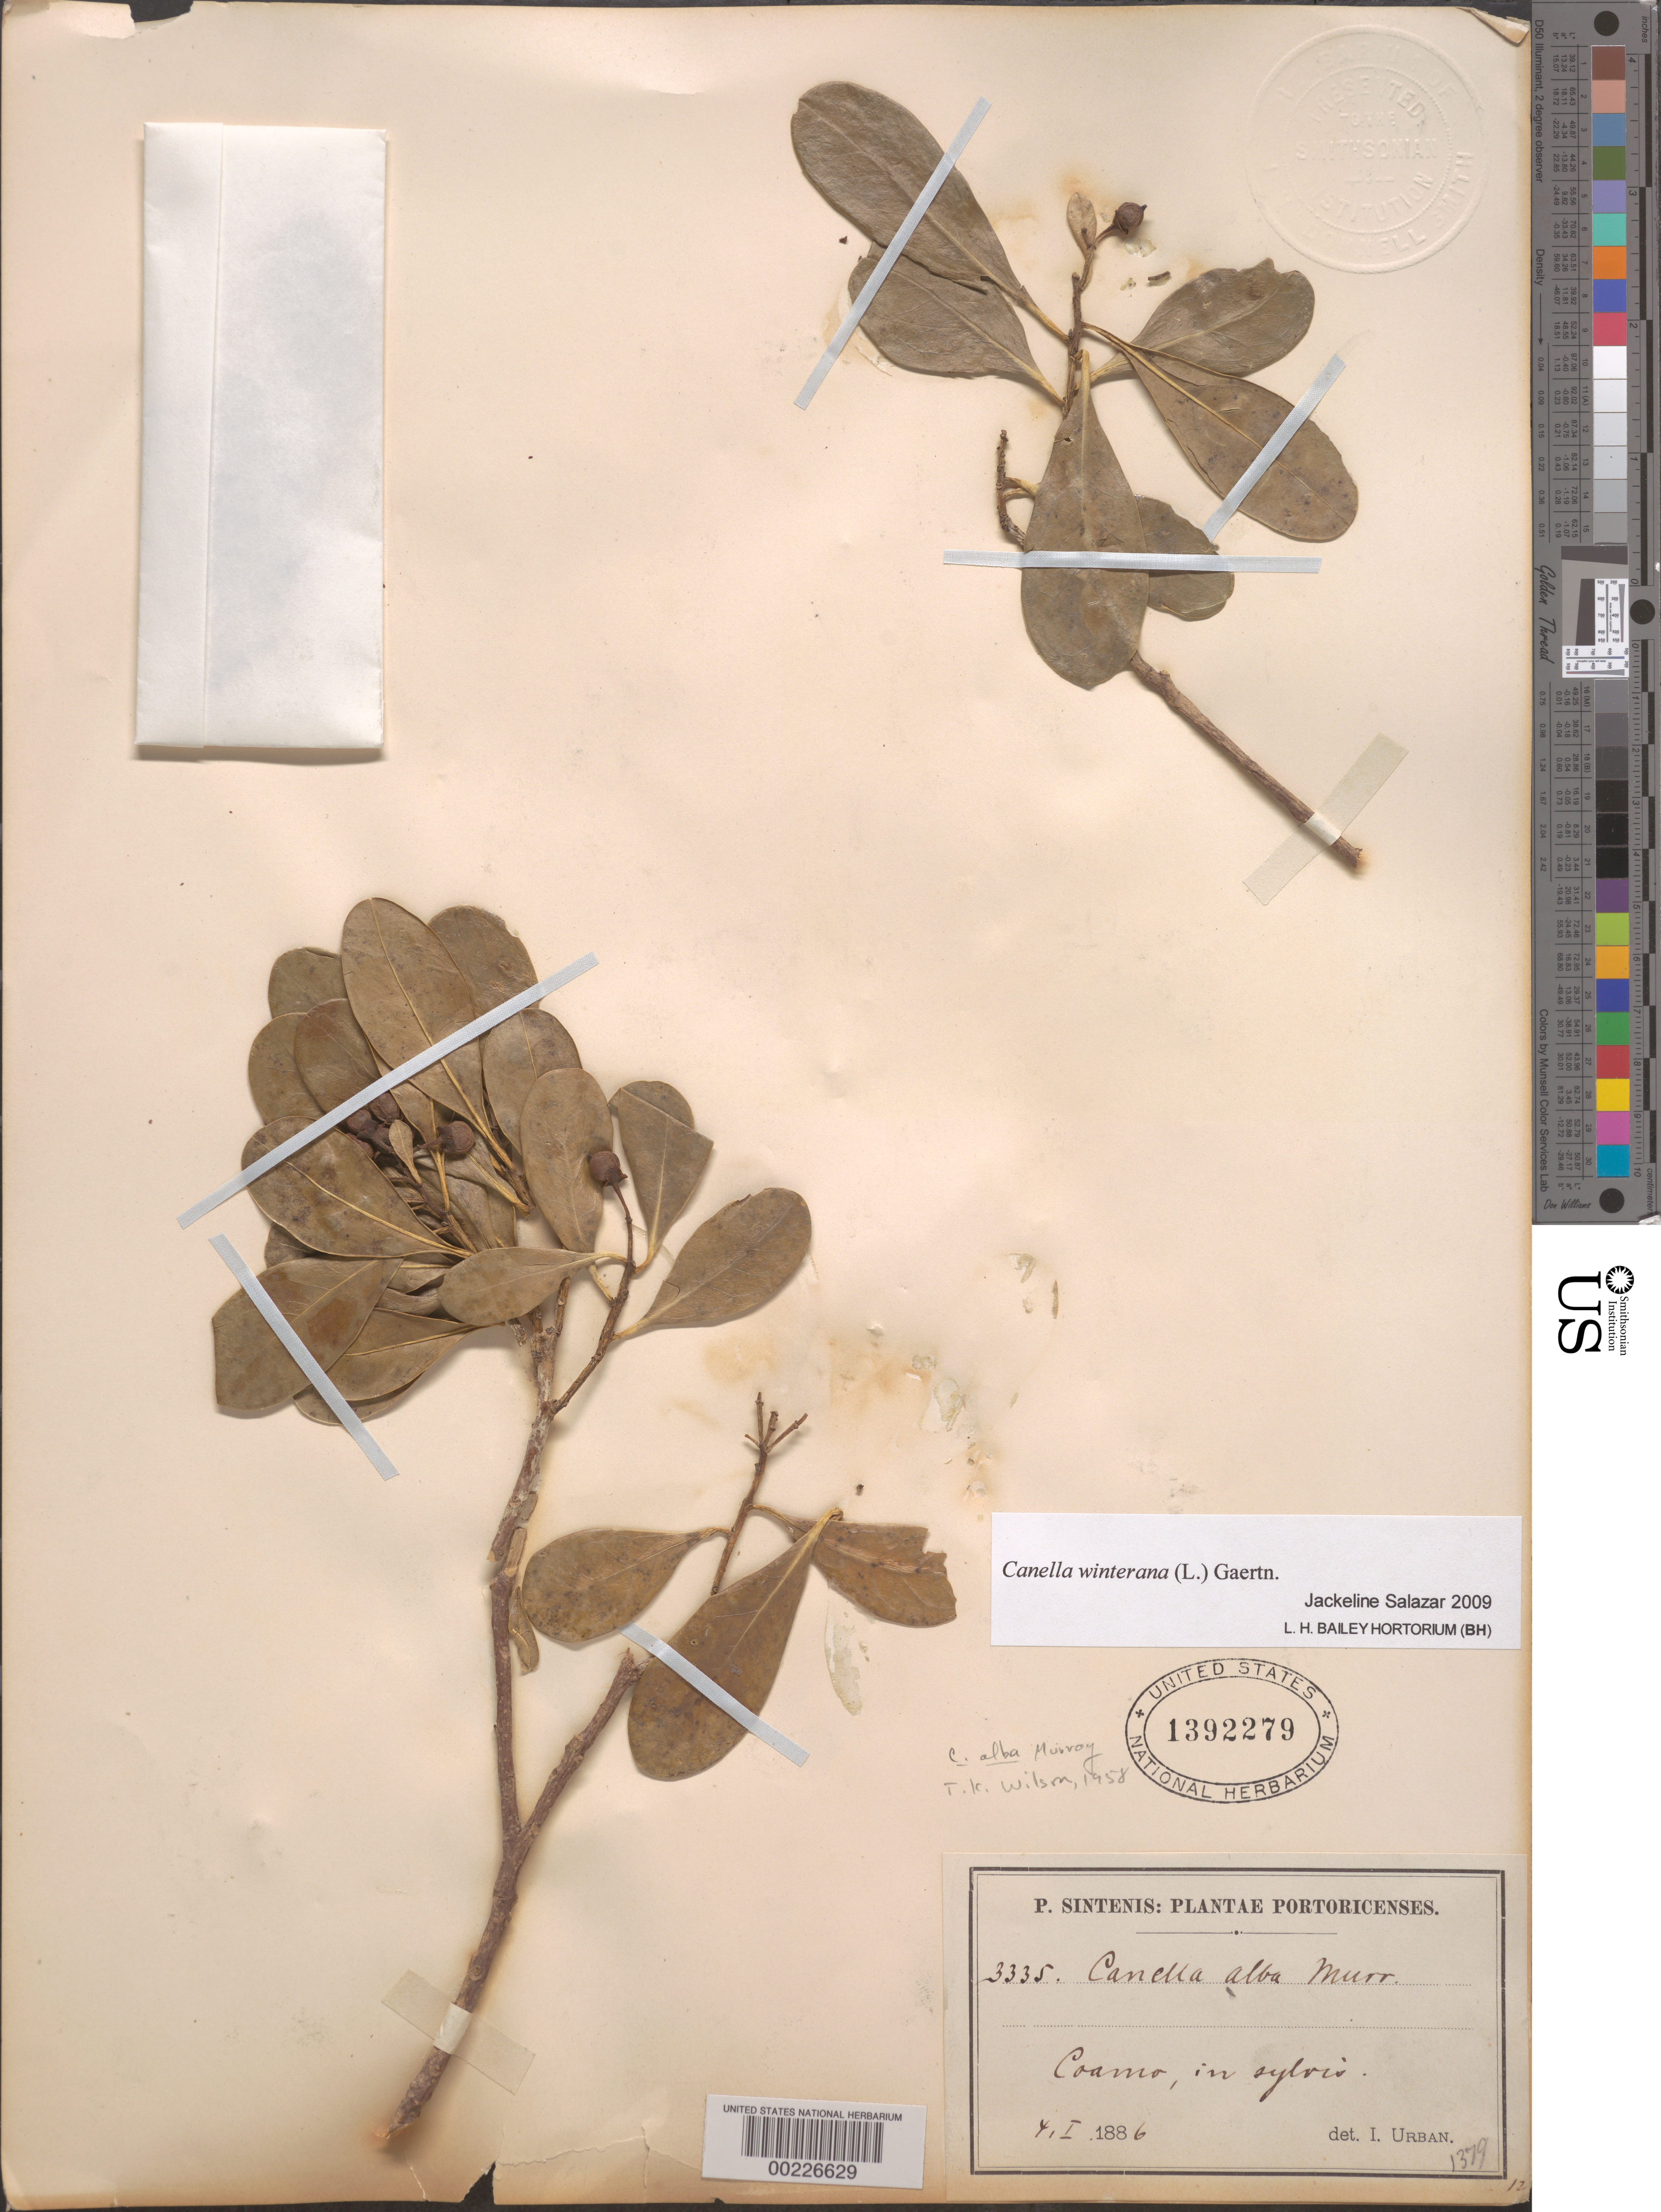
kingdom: Plantae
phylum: Tracheophyta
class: Magnoliopsida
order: Canellales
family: Canellaceae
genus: Canella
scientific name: Canella winterana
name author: (L.) Gaertn.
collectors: P. Sintenis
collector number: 3335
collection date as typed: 04 Jan 1886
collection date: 1886-01-04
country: Puerto Rico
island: Greater Antilles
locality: Coamo, in sylvis.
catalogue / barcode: US 1392279